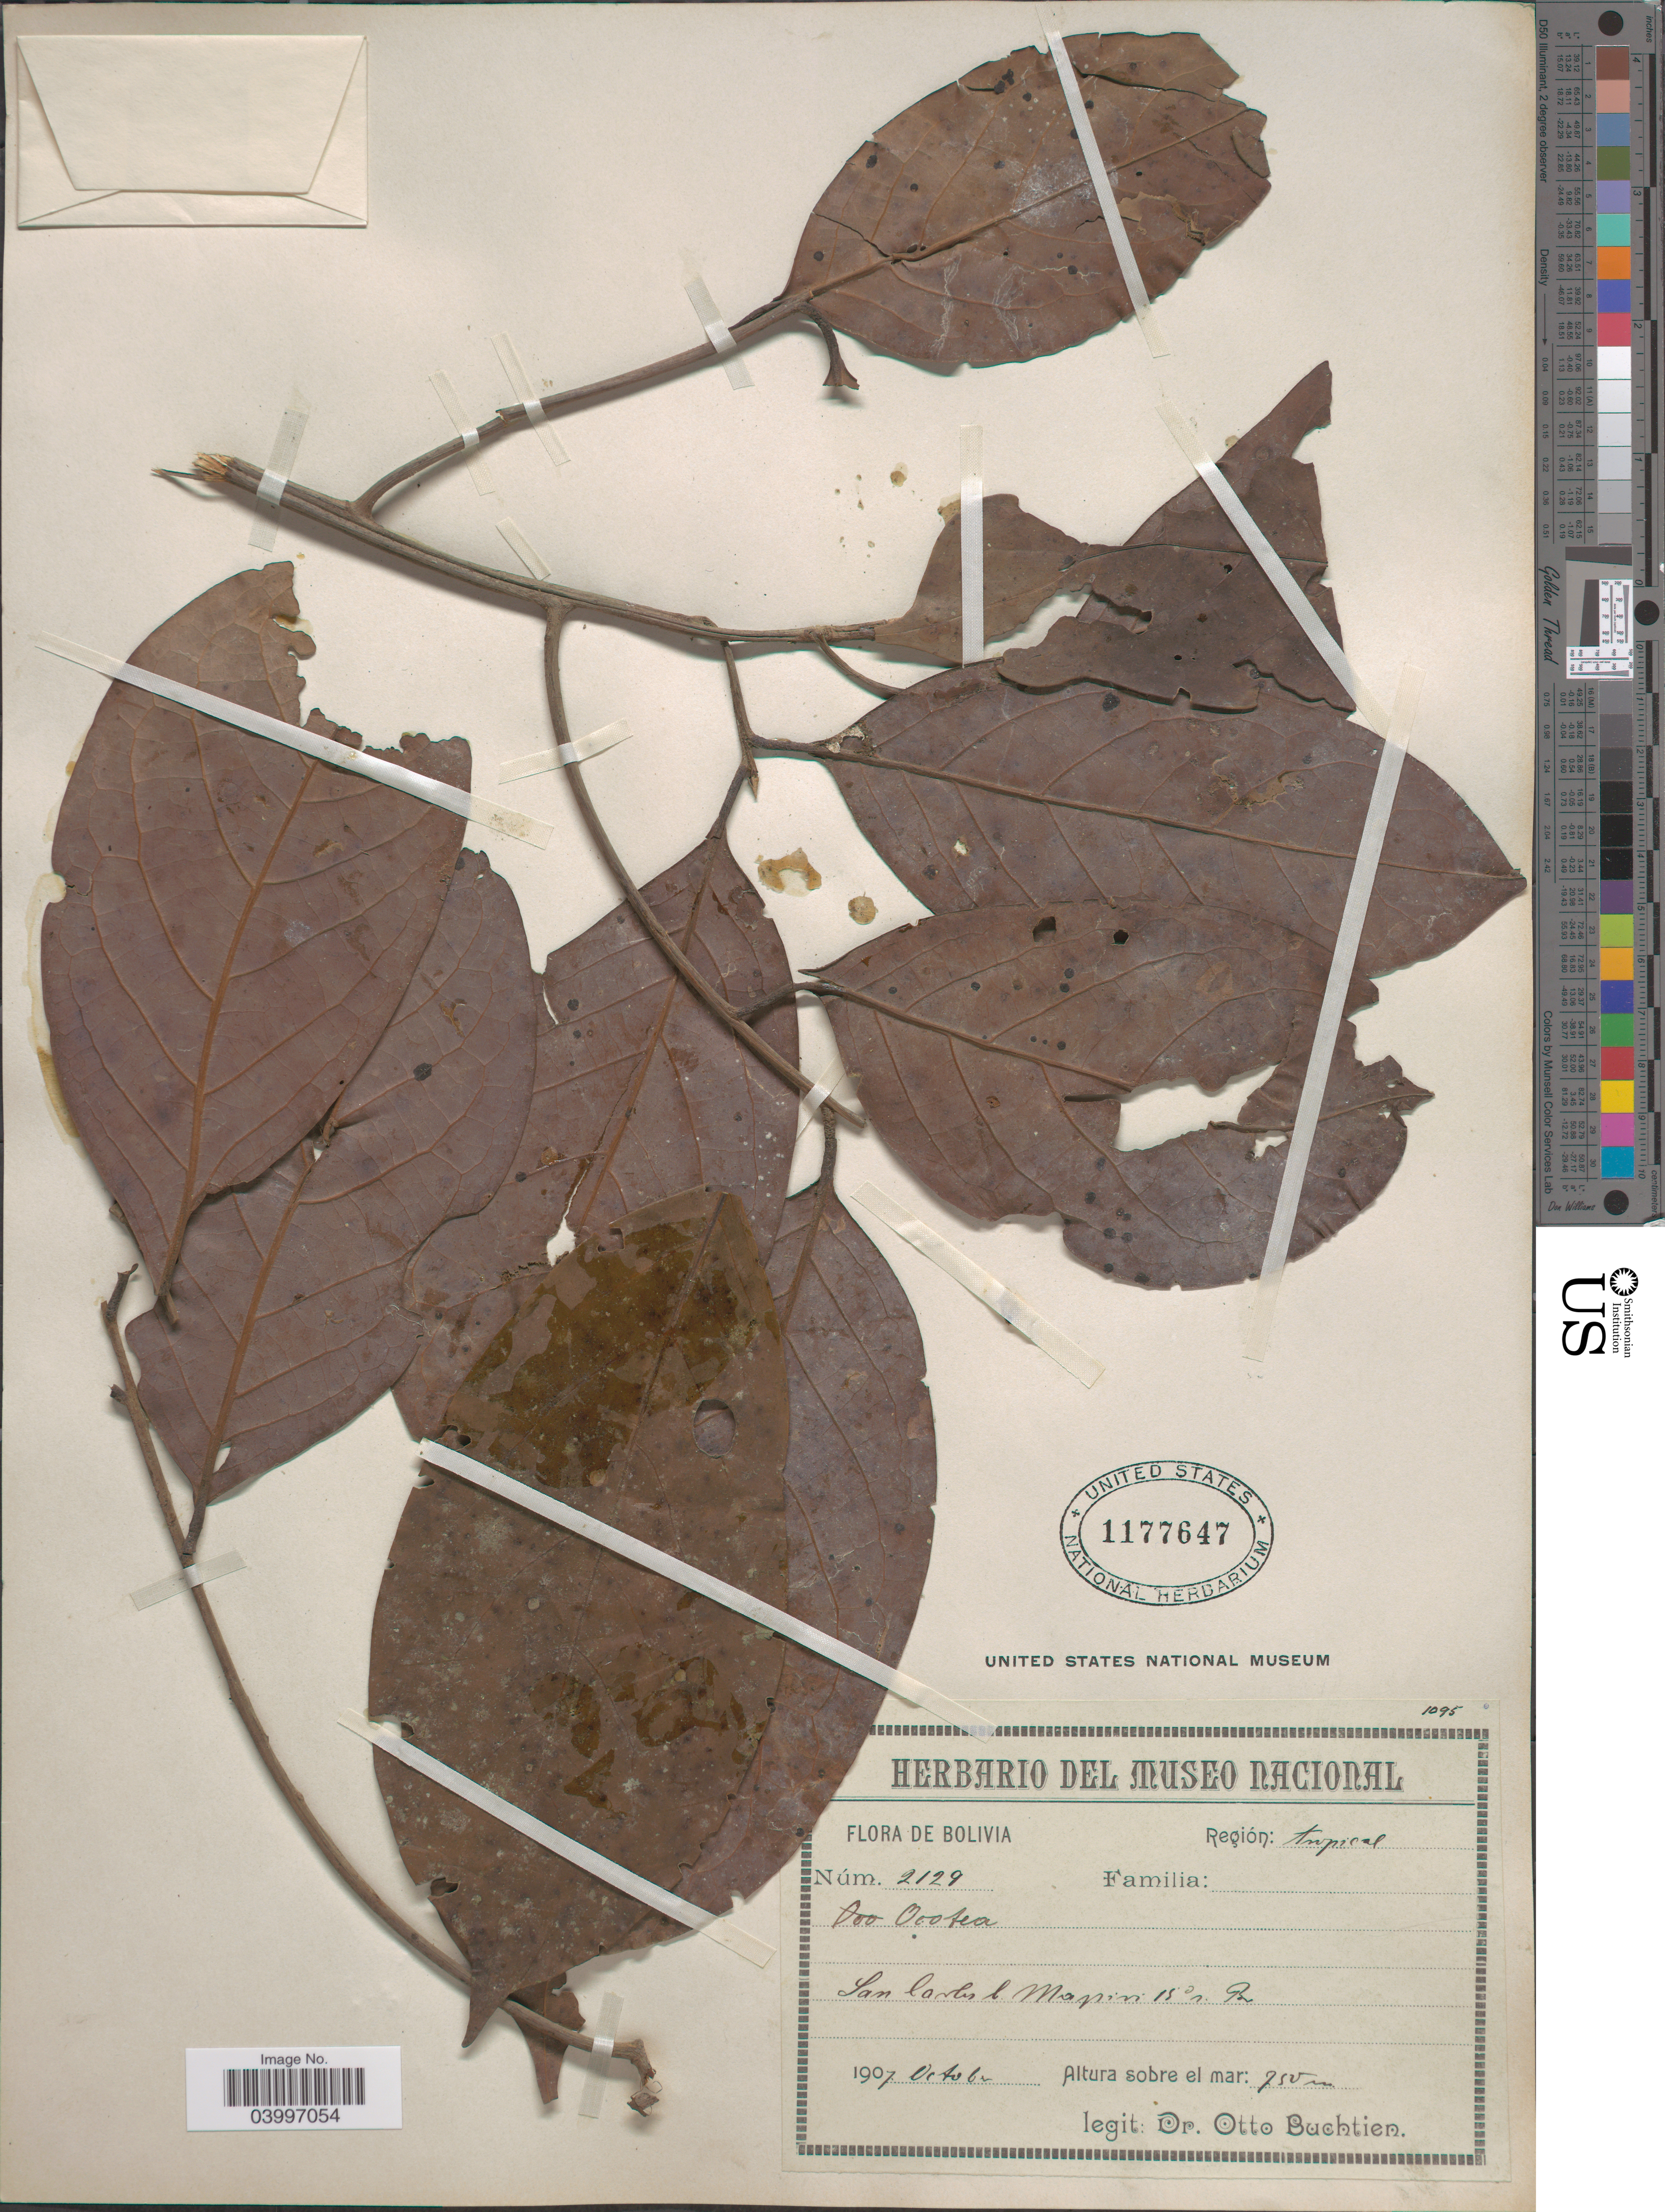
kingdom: Plantae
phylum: Tracheophyta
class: Magnoliopsida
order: Laurales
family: Lauraceae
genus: Ocotea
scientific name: Ocotea sp.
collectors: O. Buchtien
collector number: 2129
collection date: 1907-10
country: Bolivia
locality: Región: tropical. San Carlos b. Mapiri.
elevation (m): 750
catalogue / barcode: US 1177647